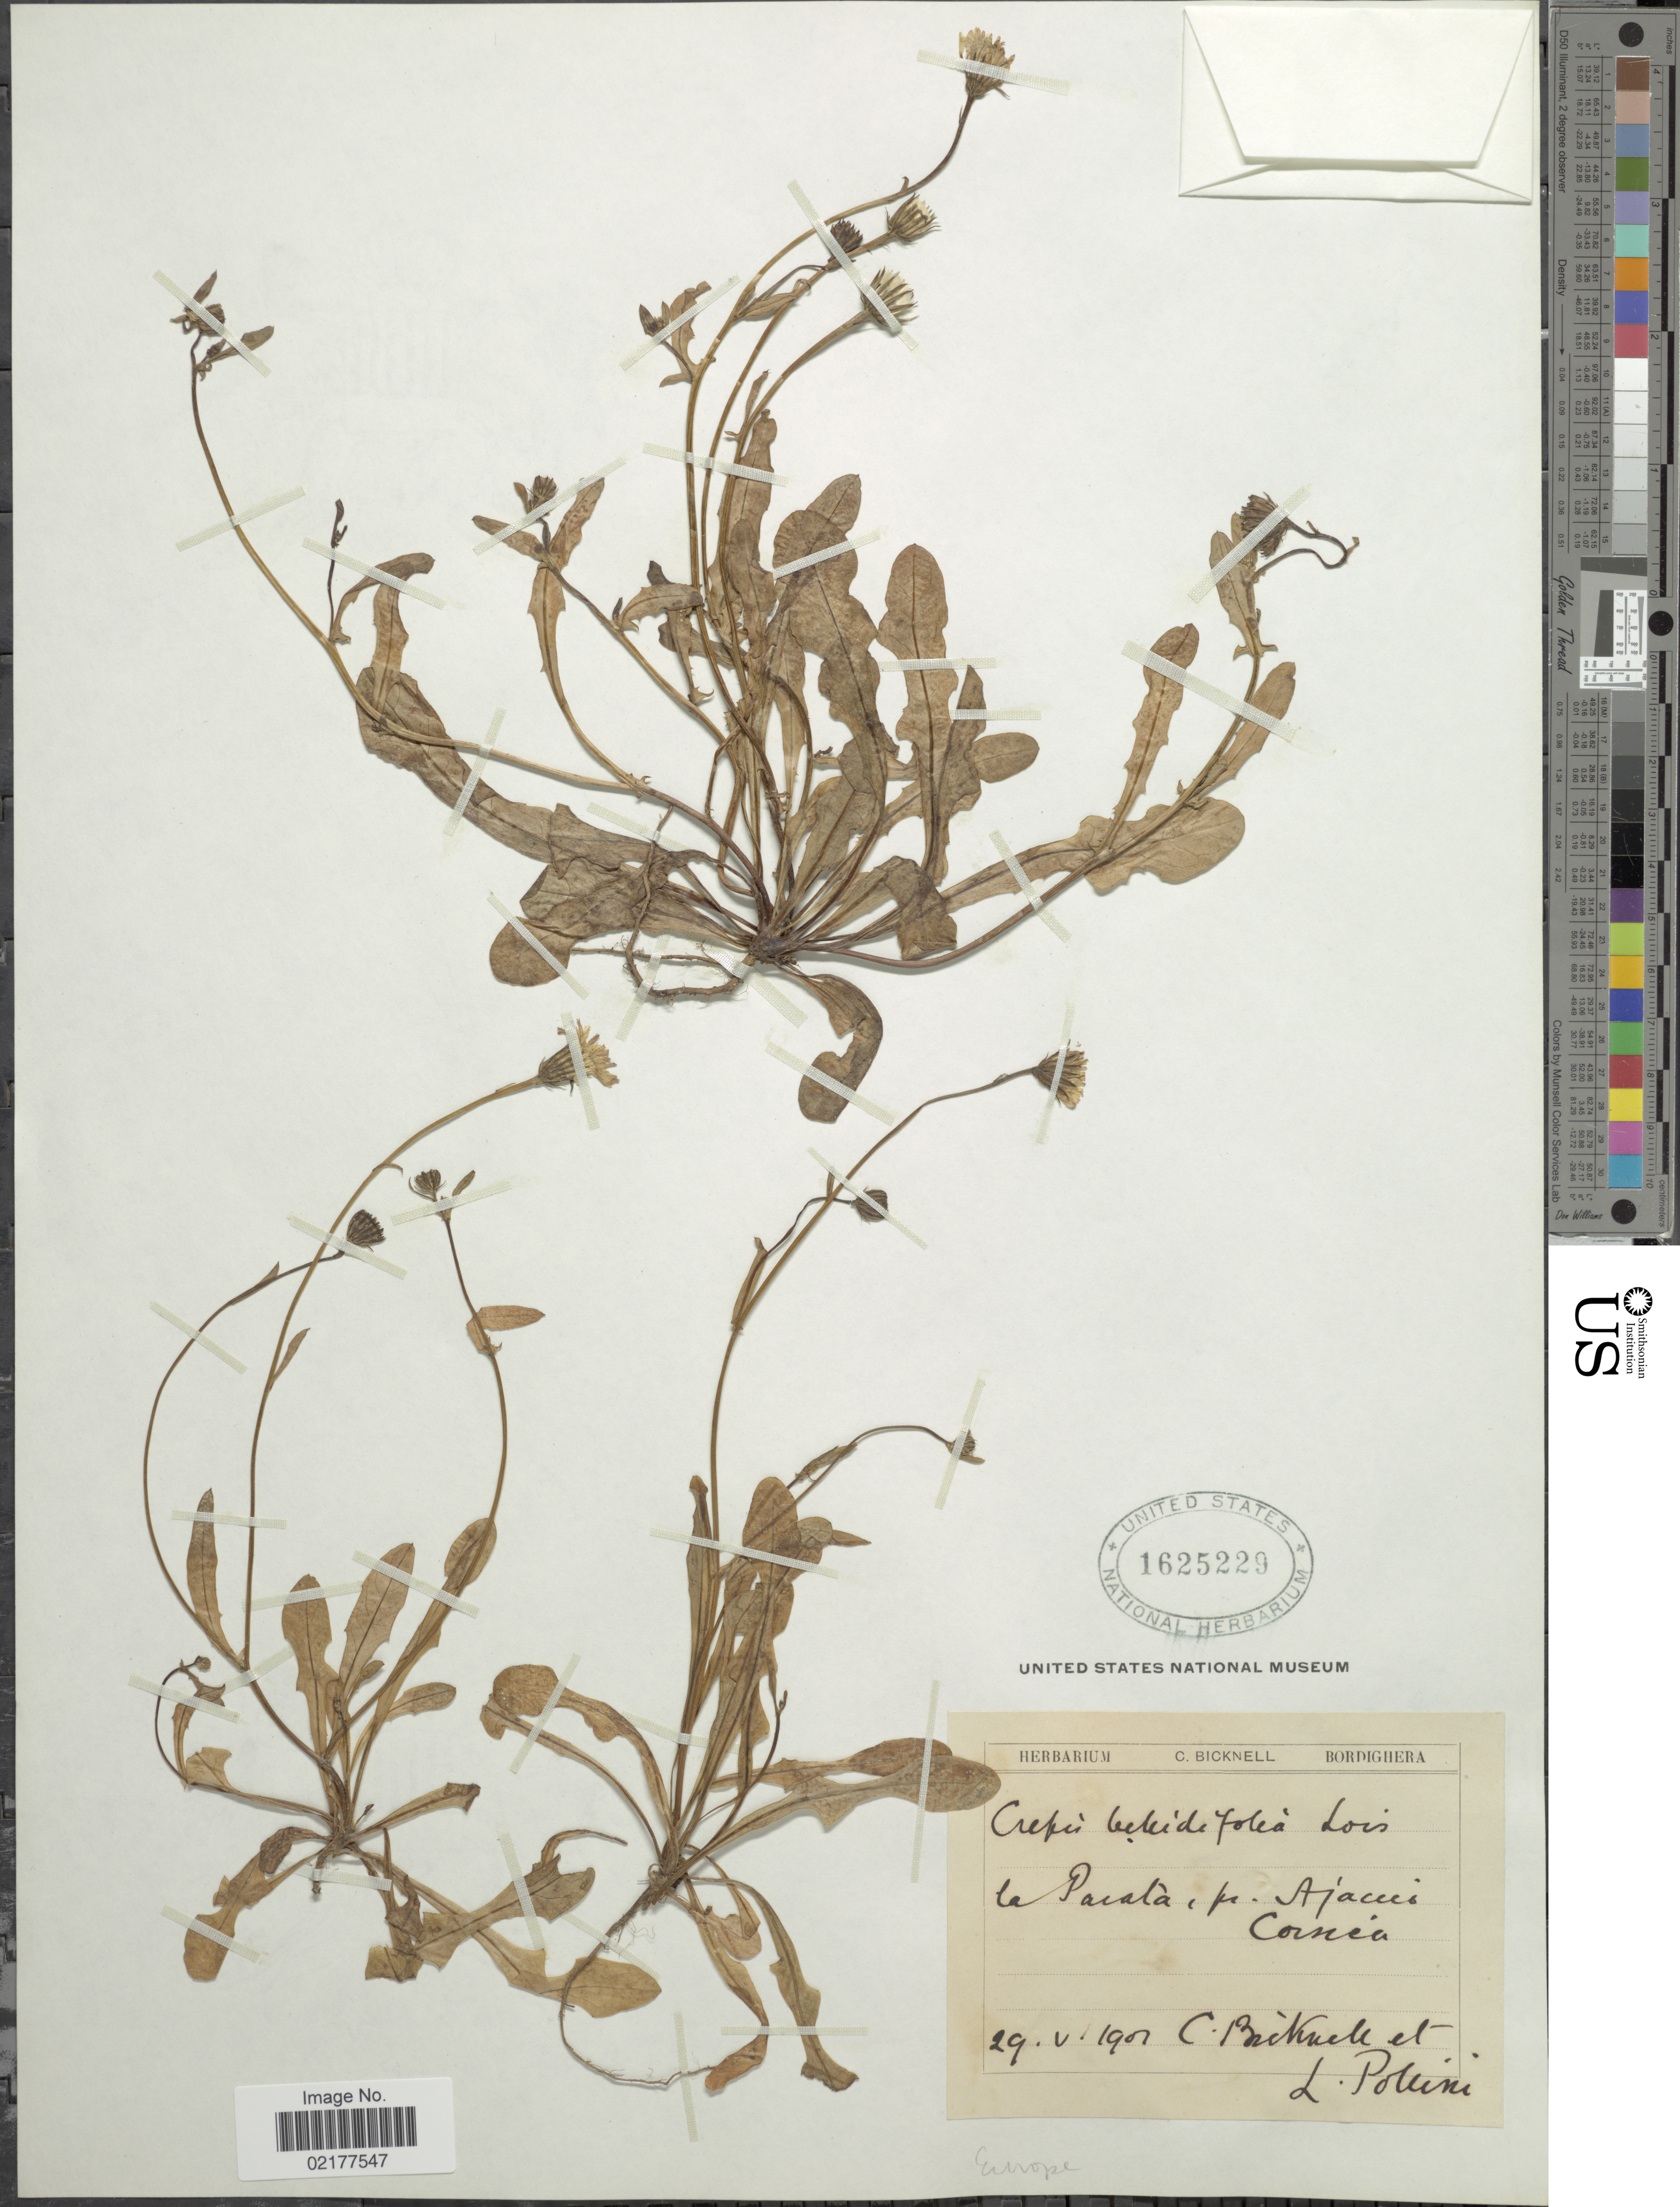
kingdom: Plantae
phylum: Tracheophyta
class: Magnoliopsida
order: Asterales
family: Asteraceae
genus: Crepis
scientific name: Crepis bellidifolia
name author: Loisel.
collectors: C. Bicknell & L. Pollini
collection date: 1901-05-29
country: Spain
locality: La Parata, pr. Ajacui Cornea [interpreted]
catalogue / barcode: US 1625229